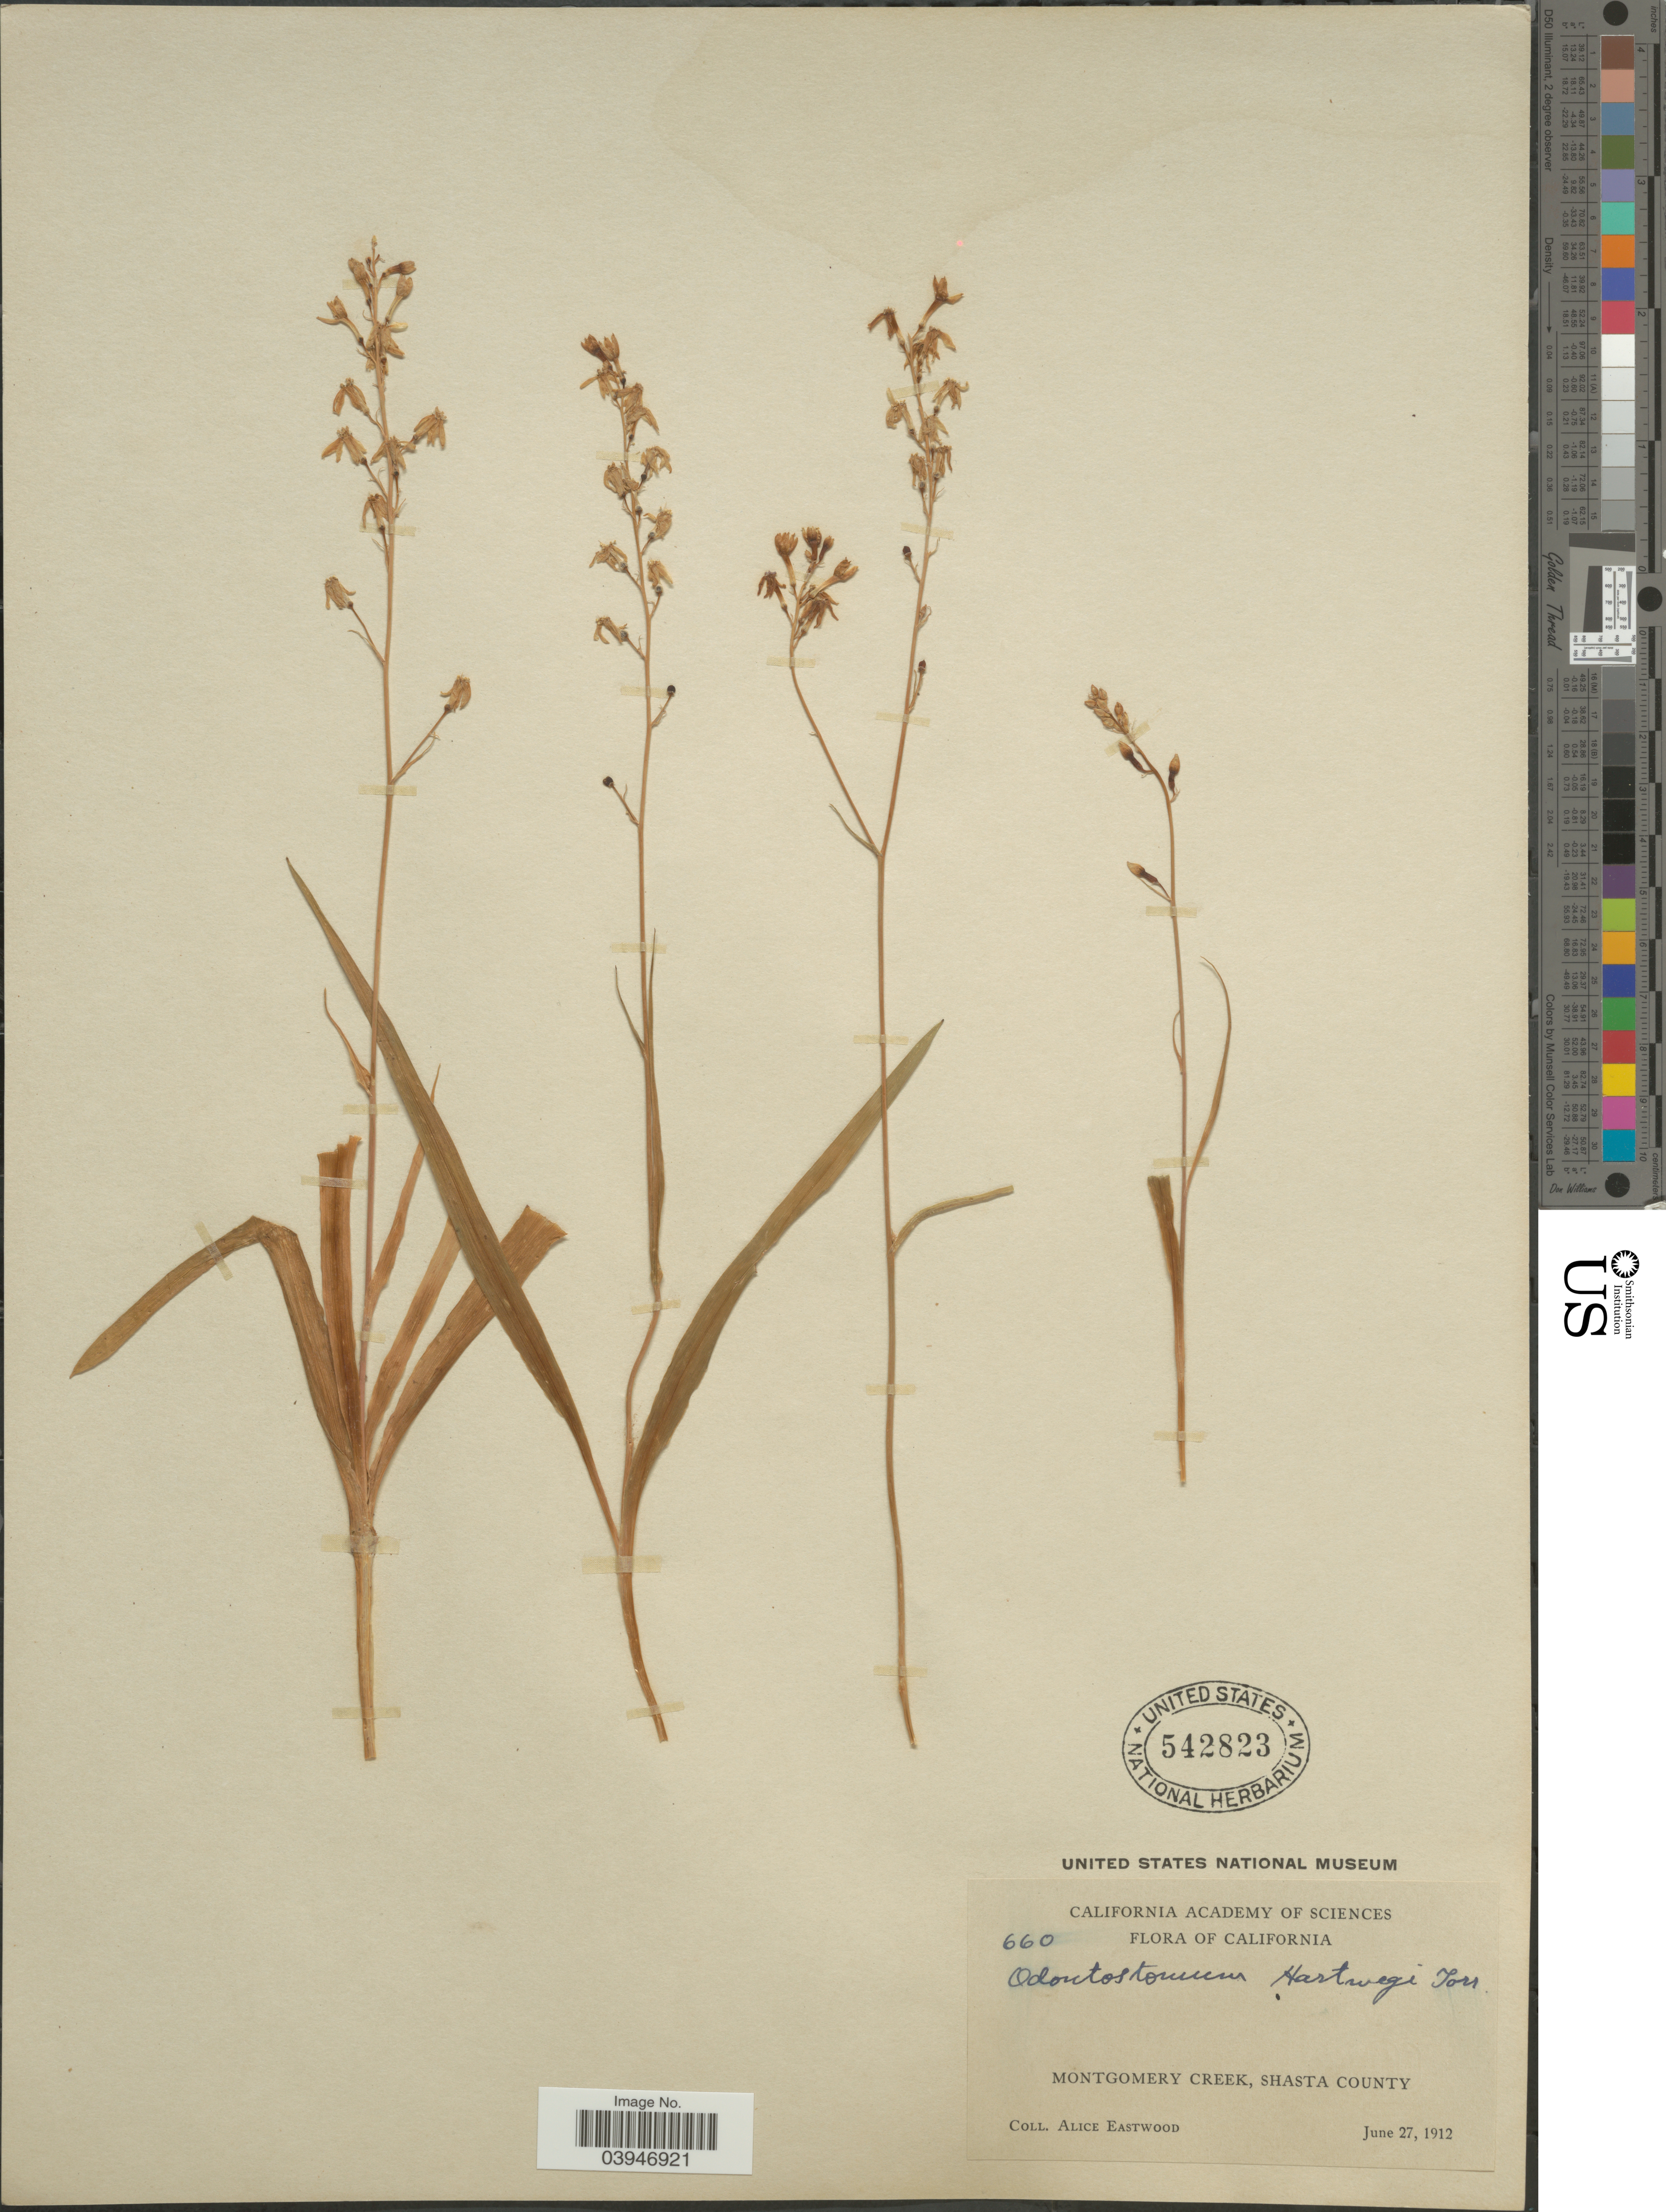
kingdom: Plantae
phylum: Tracheophyta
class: Liliopsida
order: Asparagales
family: Tecophilaeaceae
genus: Odontostomum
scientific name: Odontostomum hartwegii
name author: Torr.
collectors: A. Eastwood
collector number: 660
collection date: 1912-06-27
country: United States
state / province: California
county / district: Shasta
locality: Montgomery Creek, Shasta County.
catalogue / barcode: US 542823